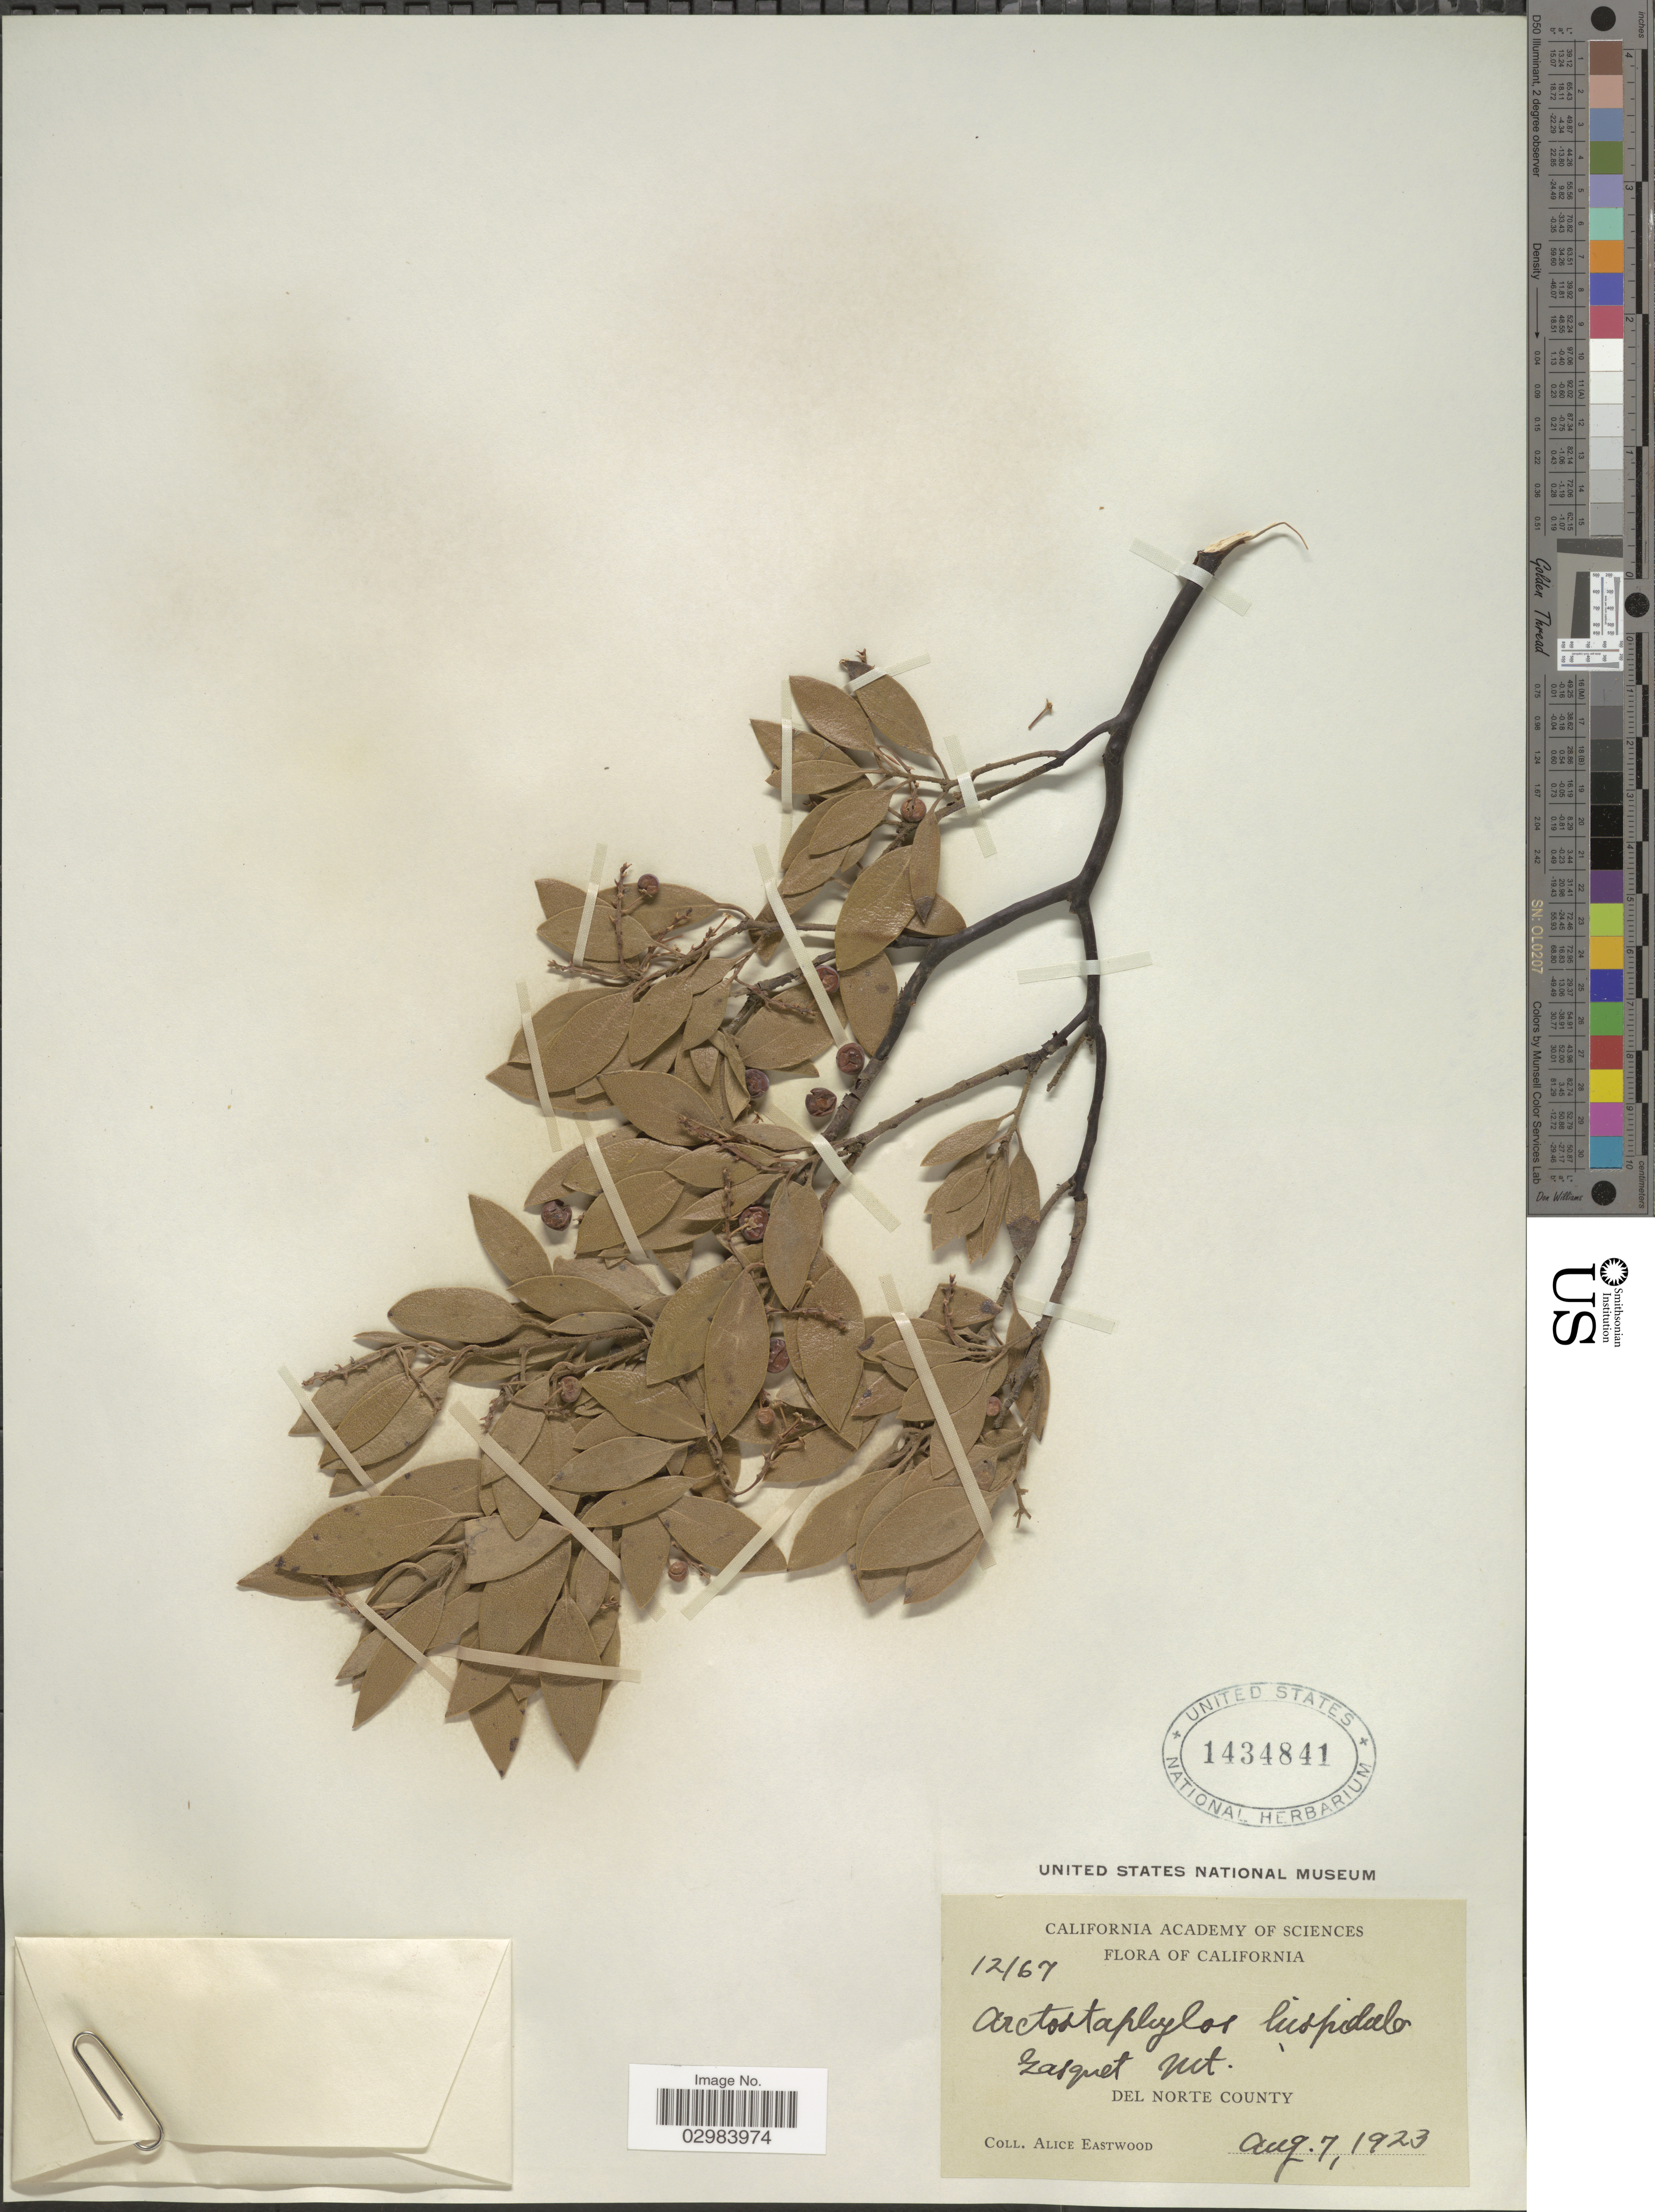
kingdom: Plantae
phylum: Tracheophyta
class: Magnoliopsida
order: Ericales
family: Ericaceae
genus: Arctostaphylos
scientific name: Arctostaphylos hispidula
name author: Howell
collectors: A. Eastwood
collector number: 12167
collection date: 1923-08-07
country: United States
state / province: California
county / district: Del Norte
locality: Gasquet Mt., Del Norte County.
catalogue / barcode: US 1434841